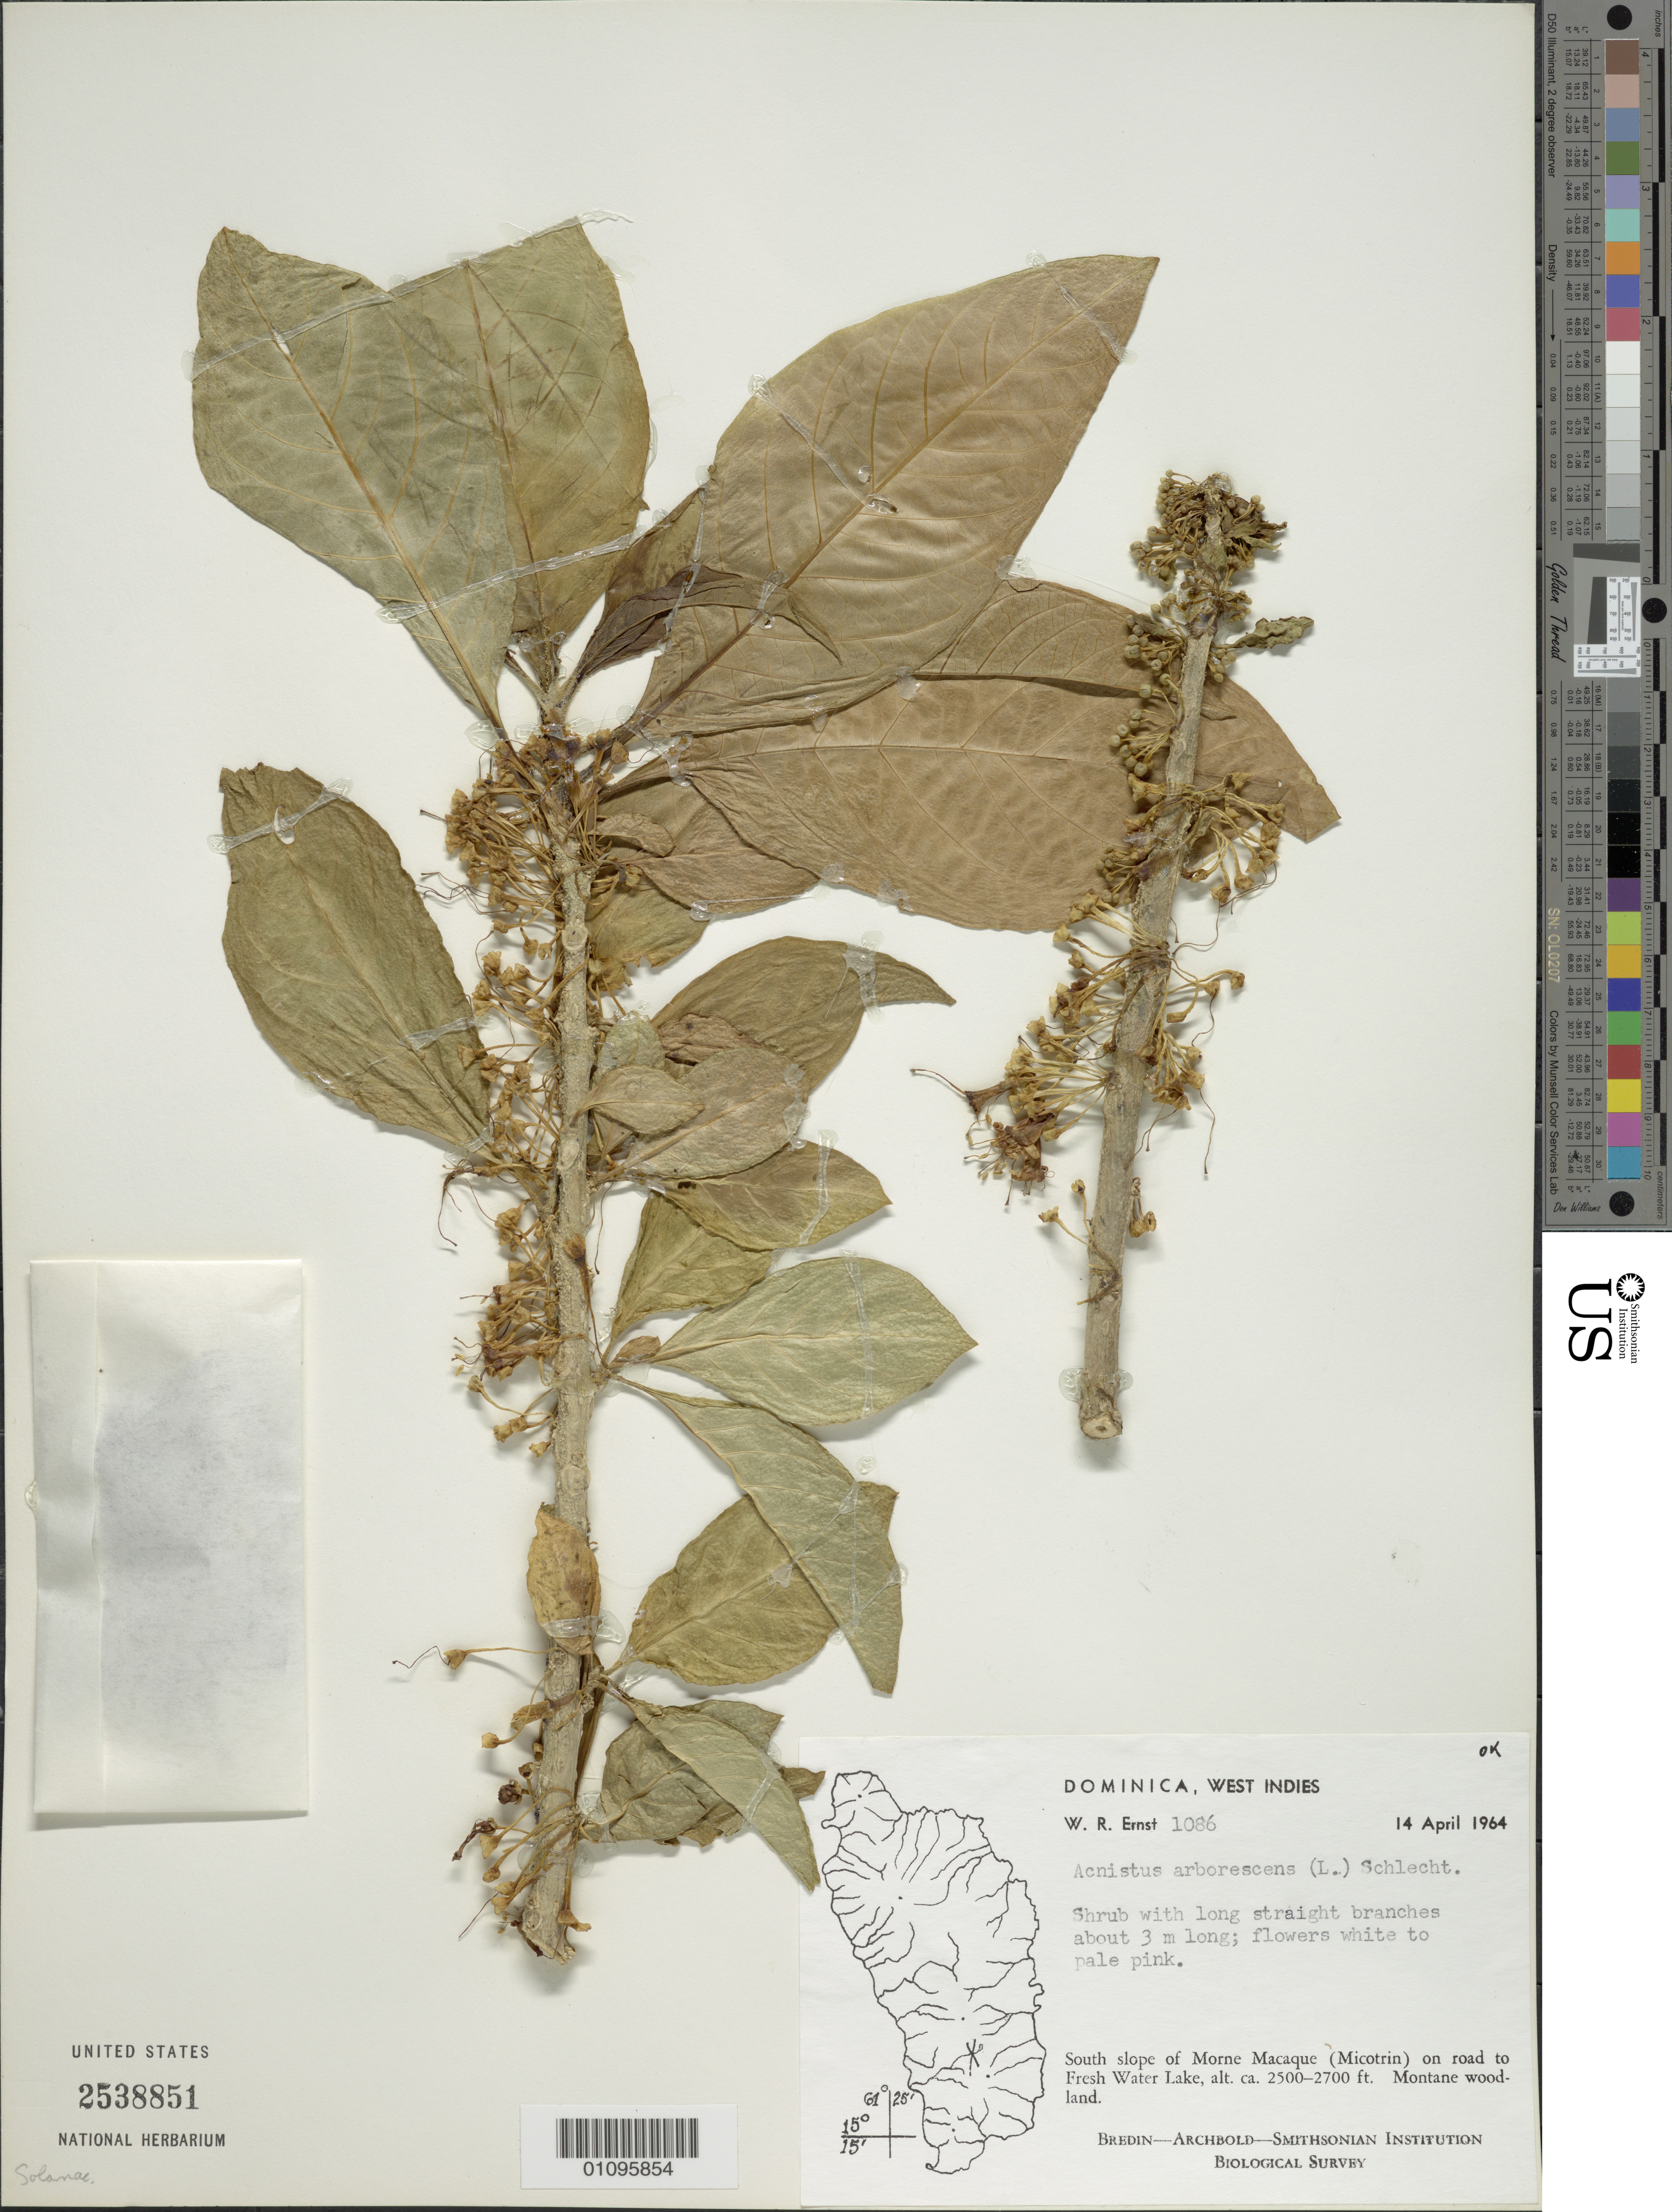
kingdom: Plantae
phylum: Tracheophyta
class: Magnoliopsida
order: Solanales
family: Solanaceae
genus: Acnistus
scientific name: Acnistus arborescens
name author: (L.) Schltdl.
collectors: W. R. Ernst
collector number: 1086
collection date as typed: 14 Apr 1964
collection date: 1964-04-14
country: Dominica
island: Dominica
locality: Morne Macaque (Micotrin), S slope; on road to Fresh Water Lake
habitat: Montane woodland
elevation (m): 762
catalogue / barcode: US 2538851